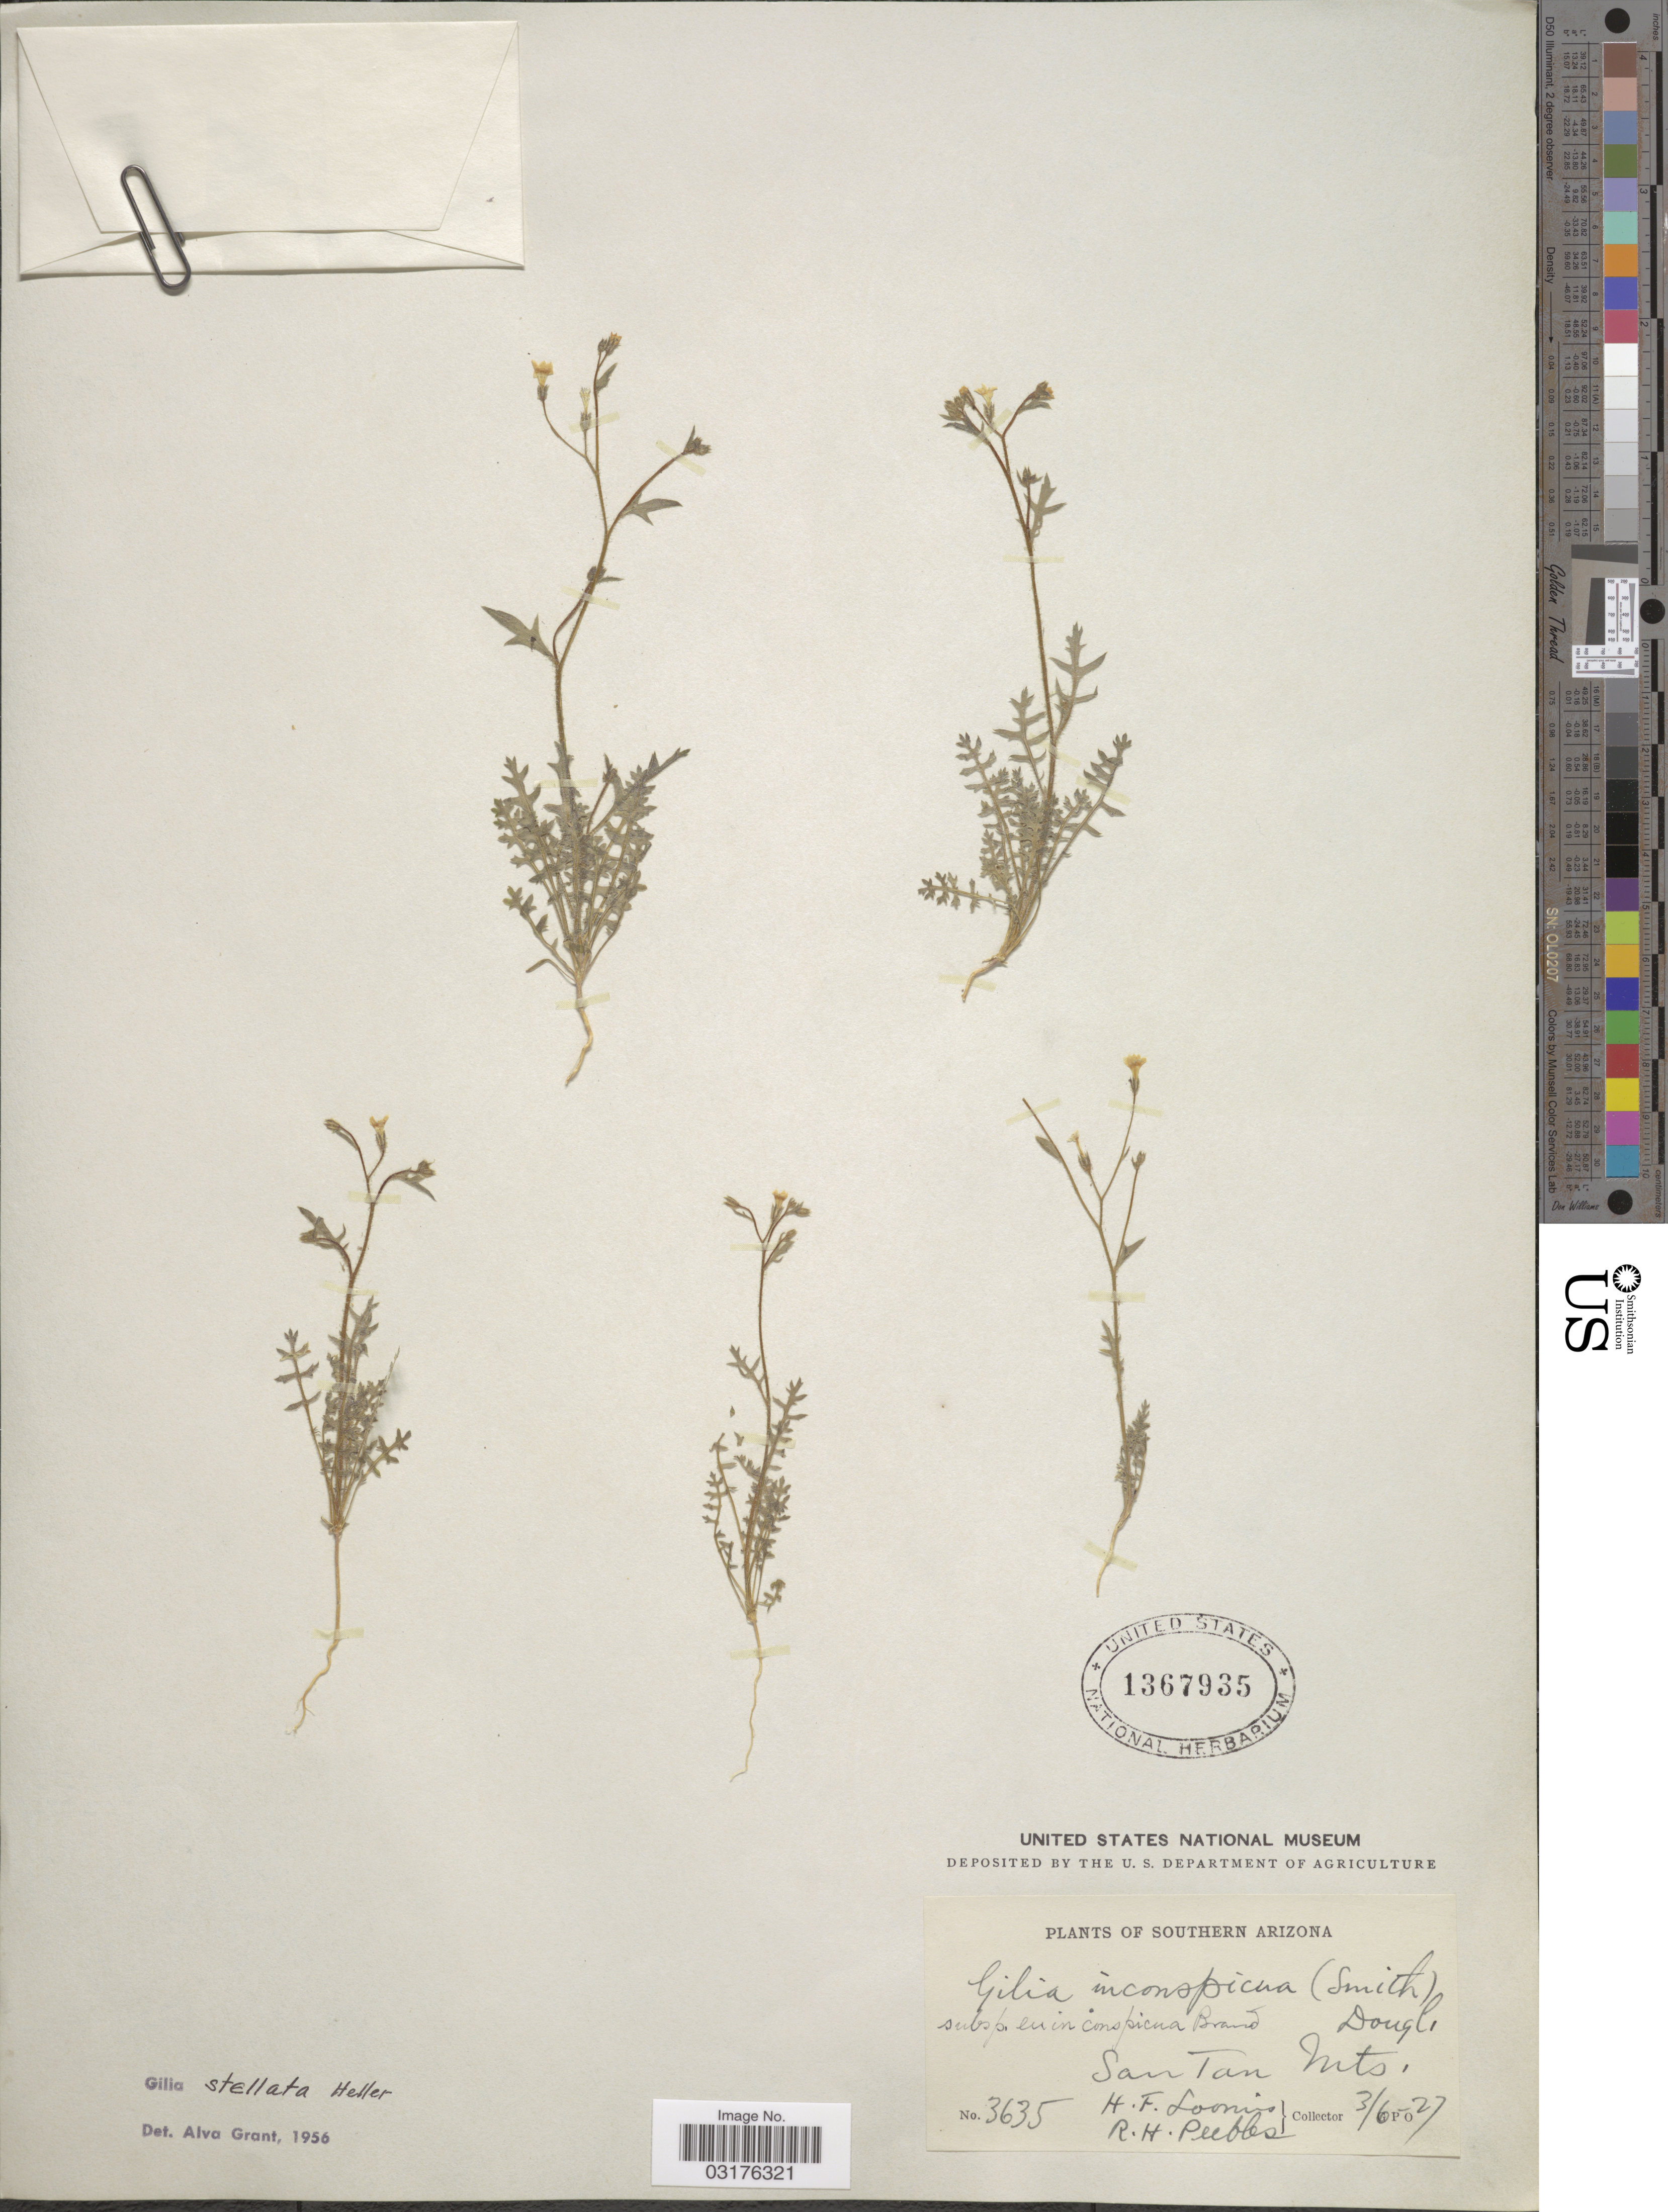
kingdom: Plantae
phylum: Tracheophyta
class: Magnoliopsida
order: Ericales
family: Polemoniaceae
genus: Gilia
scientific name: Gilia stellata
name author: A. Heller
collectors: H. F. Loomis & R. H. Peebles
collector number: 3635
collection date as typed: Transcribed d/m/y: 6/3/27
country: United States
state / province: Arizona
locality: Southern Arizona, San Tan Mts.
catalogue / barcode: US 1367935